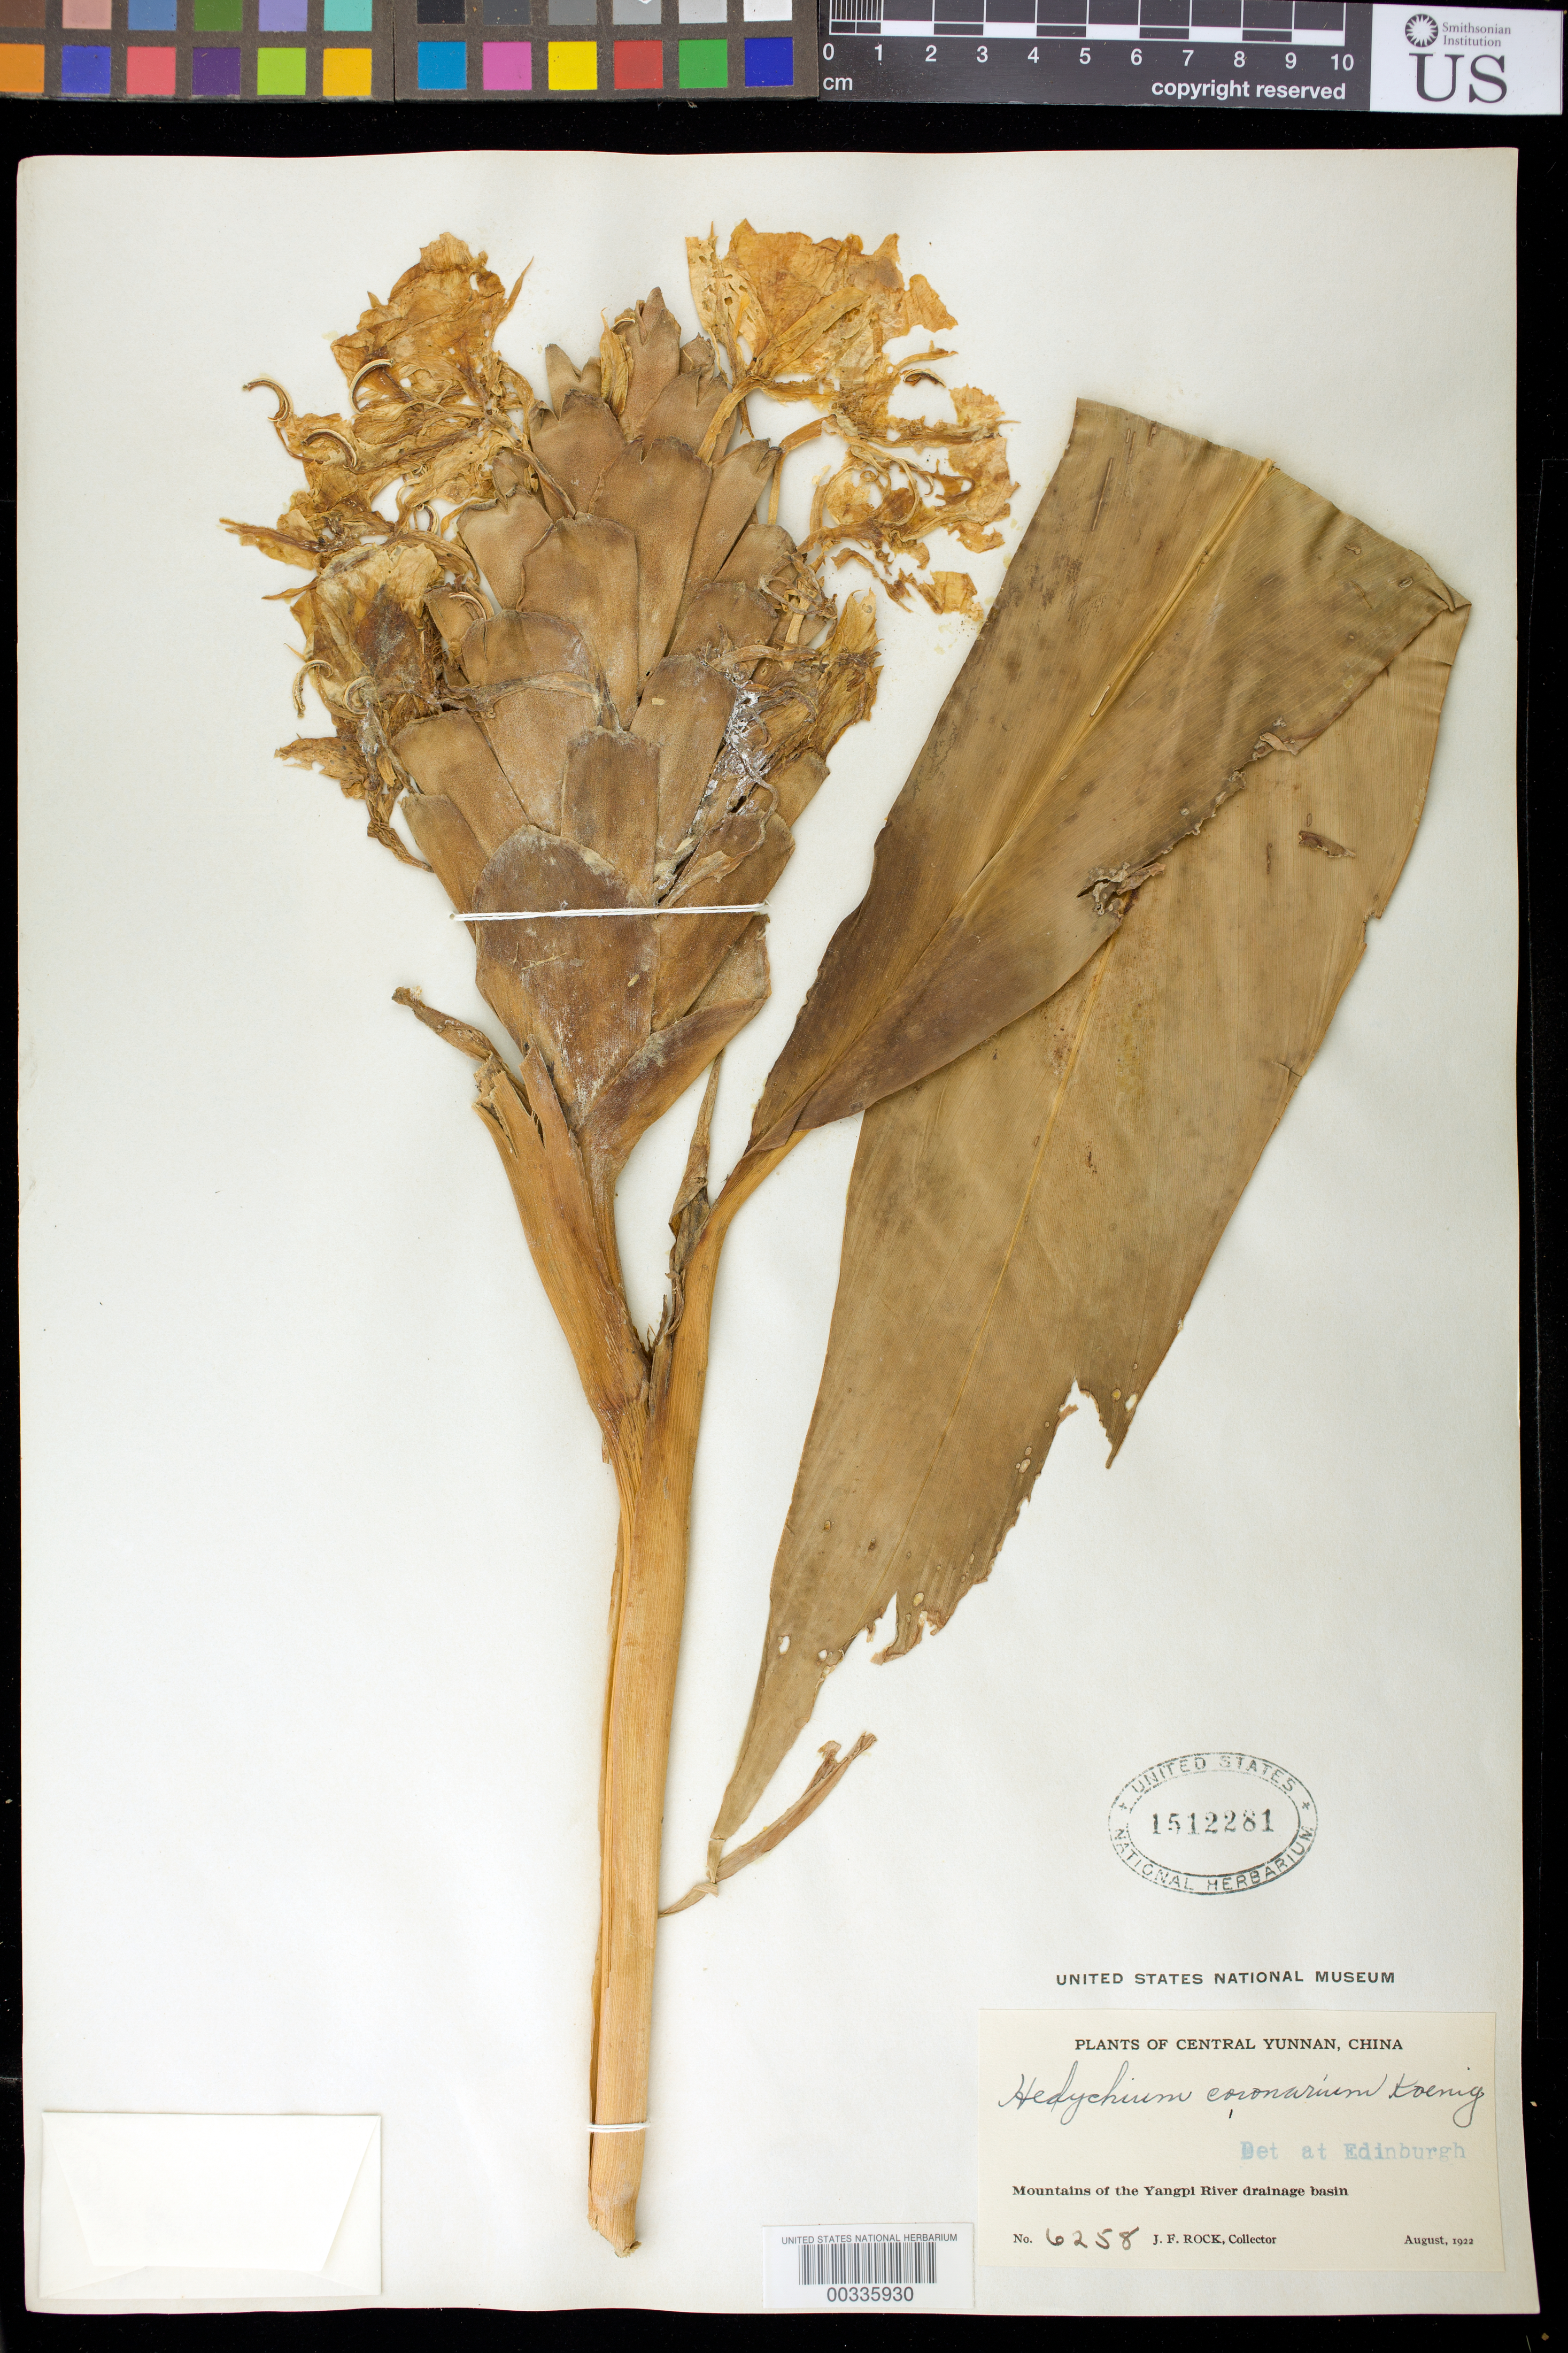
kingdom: Plantae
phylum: Tracheophyta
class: Liliopsida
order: Zingiberales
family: Zingiberaceae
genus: Hedychium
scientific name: Hedychium coronarium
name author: J. Koenig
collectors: J. F. Rock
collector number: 6258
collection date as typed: Aug 1922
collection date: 1922-08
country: China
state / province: Yunnan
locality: Plants of central yunnan, mountains of yangpi river drainage basin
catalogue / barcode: US 1512281